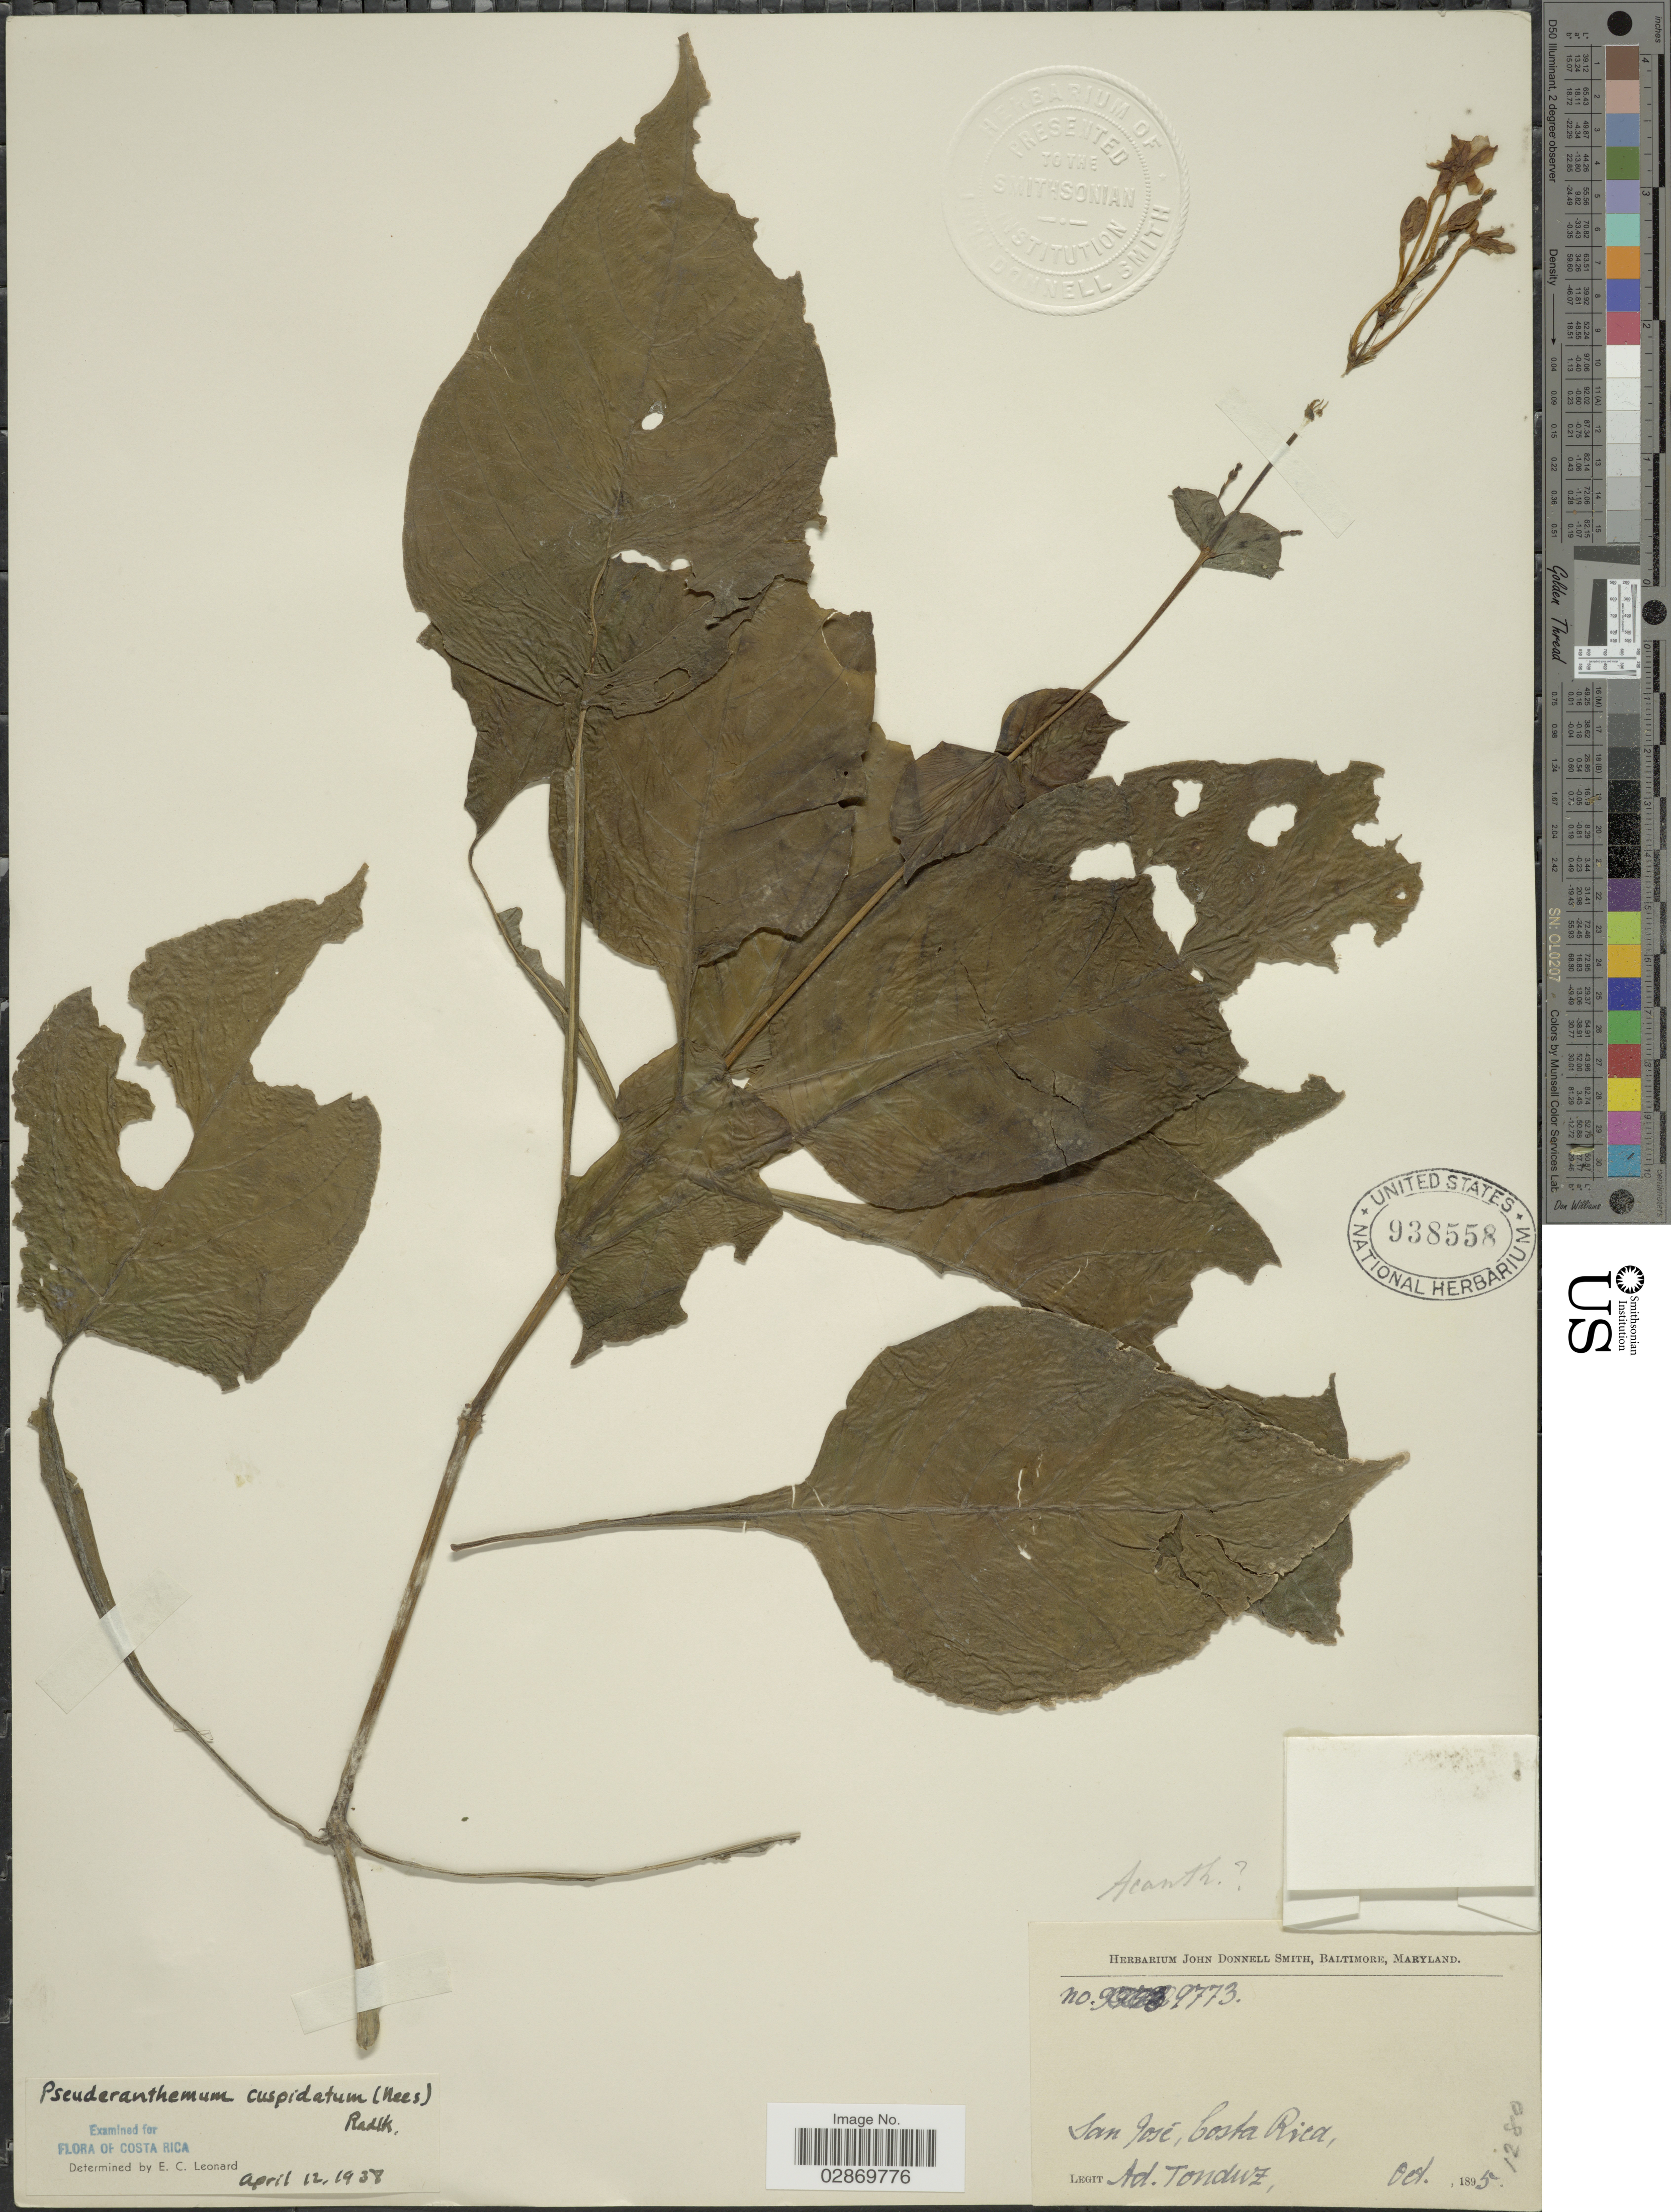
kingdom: Plantae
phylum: Tracheophyta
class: Magnoliopsida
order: Lamiales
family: Acanthaceae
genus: Pseuderanthemum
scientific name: Pseuderanthemum cuspidatum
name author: (Nees) Radlk. ex Lindau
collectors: A. Tonduz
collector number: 9773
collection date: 1895-10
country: Costa Rica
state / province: San José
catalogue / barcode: US 938558